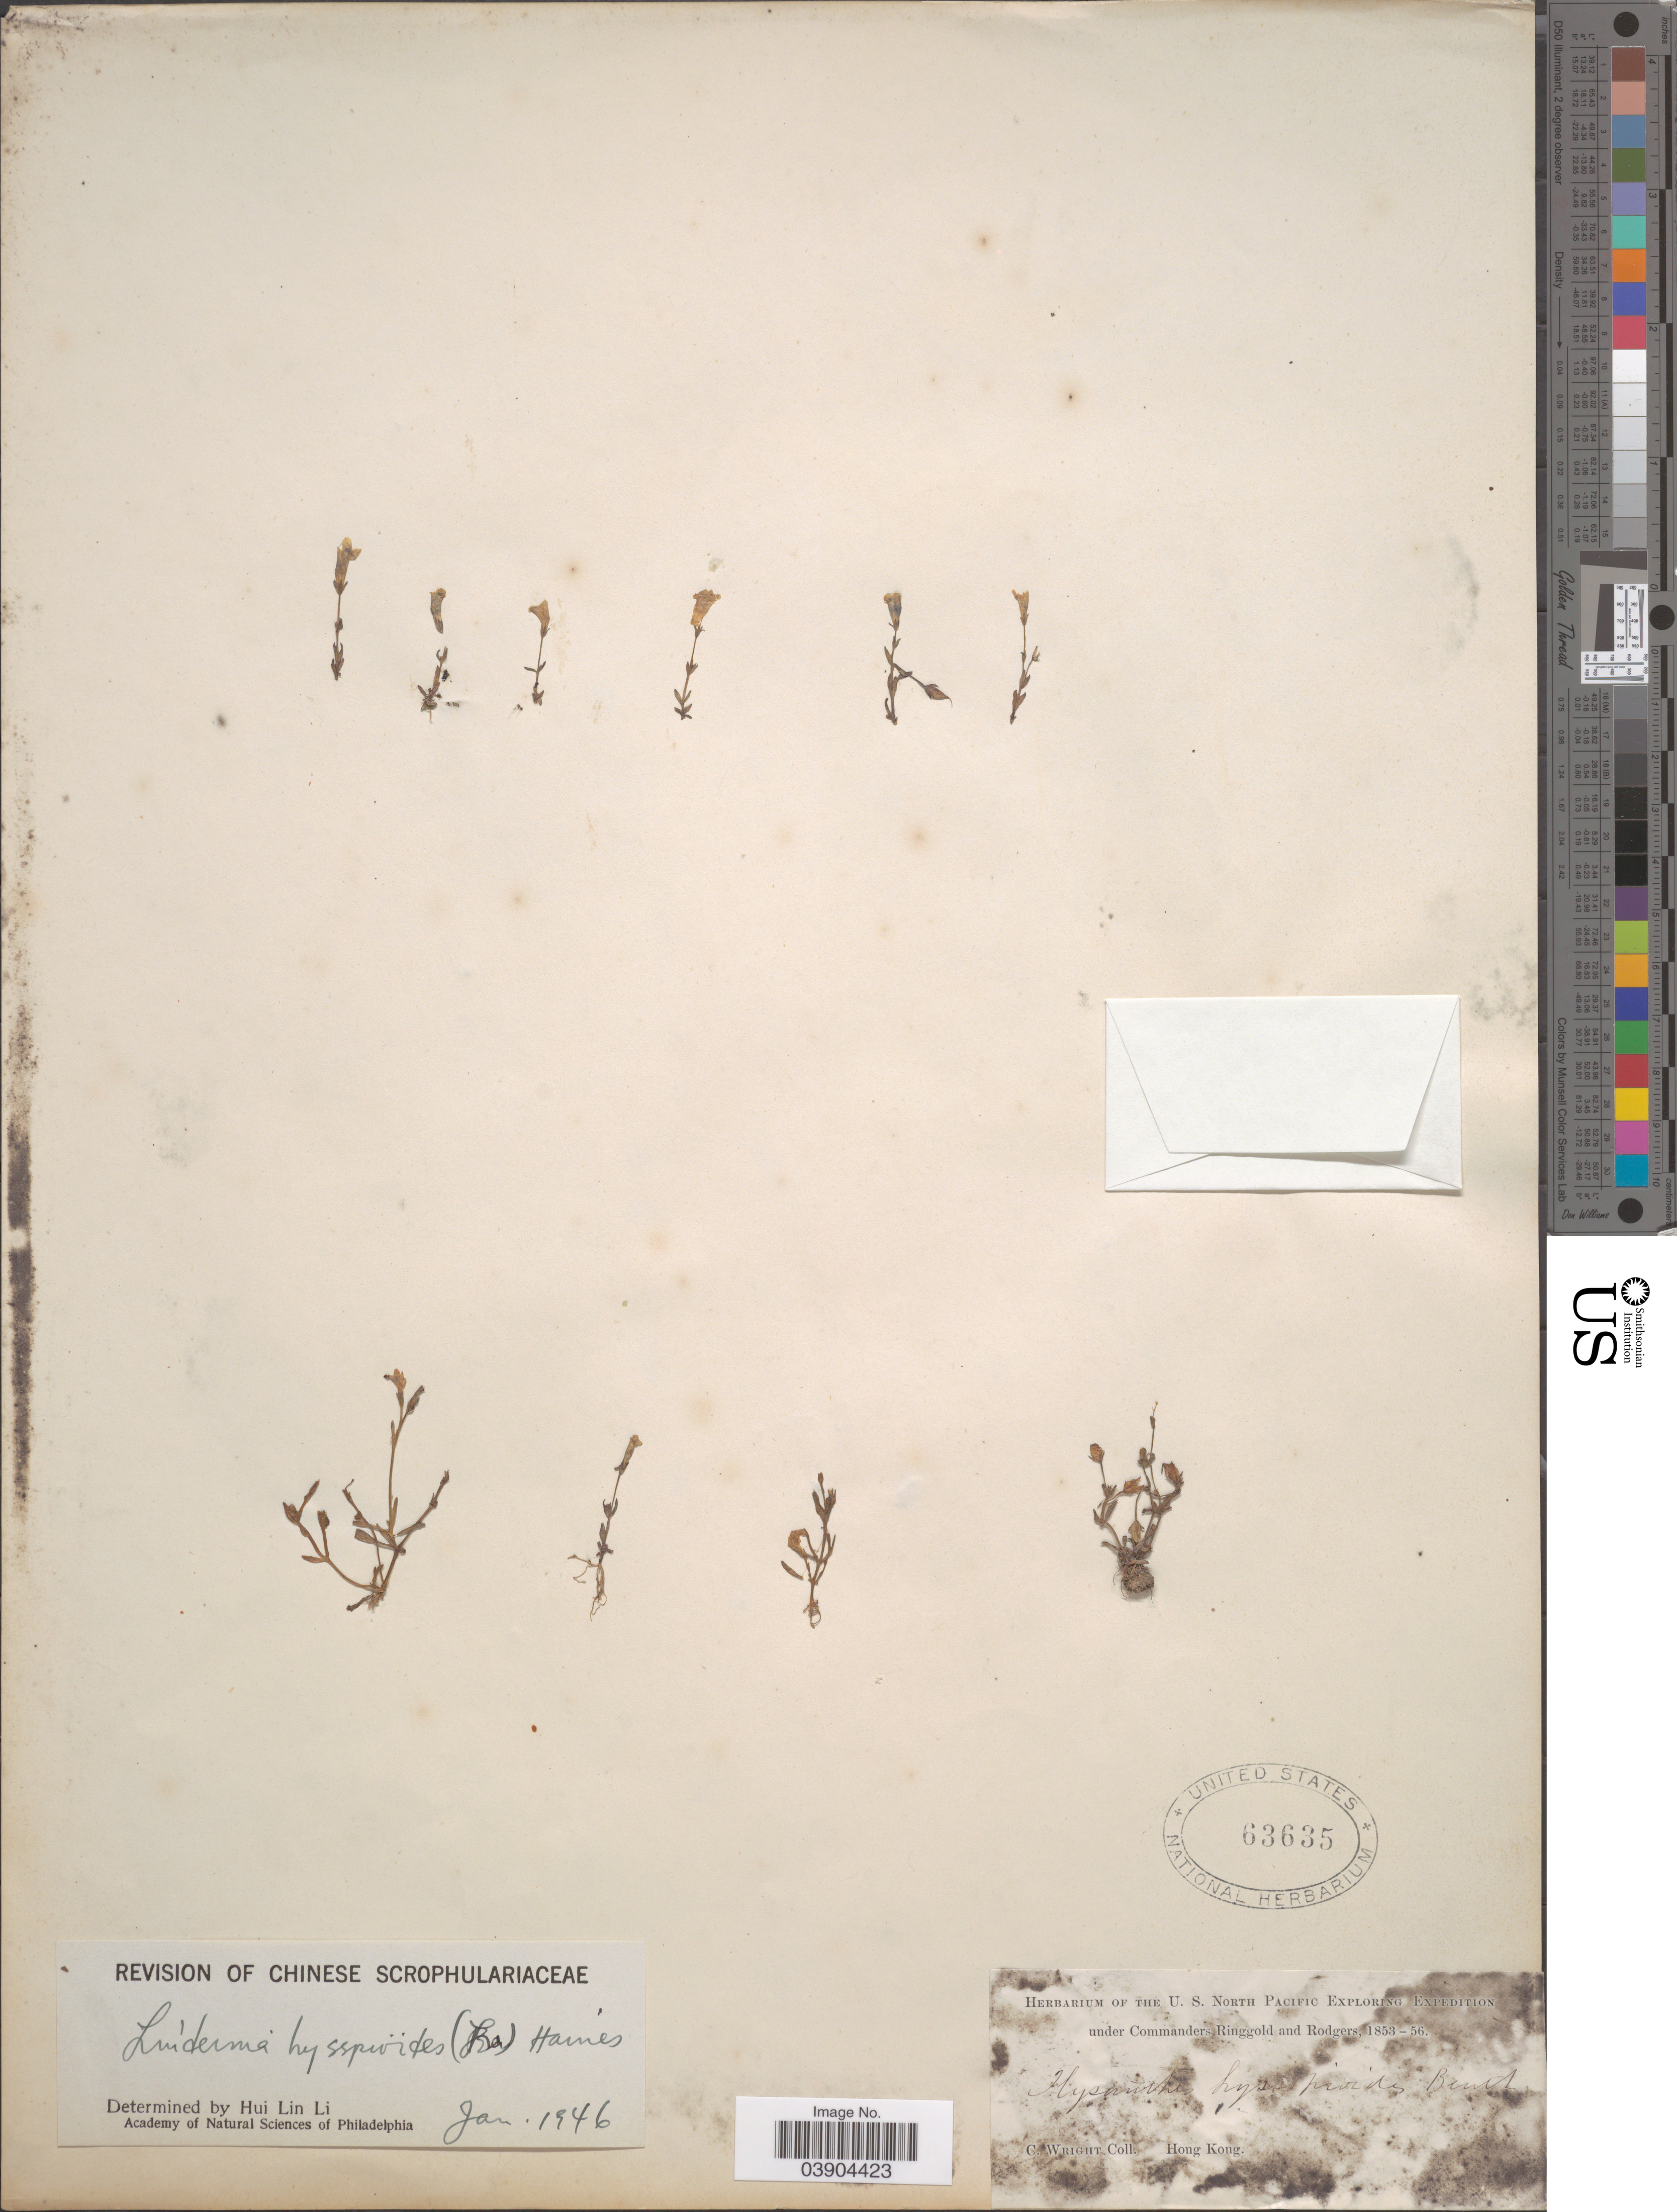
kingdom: Plantae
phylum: Tracheophyta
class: Magnoliopsida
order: Lamiales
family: Linderniaceae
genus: Lindernia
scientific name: Lindernia hyssopioides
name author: (L.) Haines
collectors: C. Wright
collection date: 1853/1856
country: China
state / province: Hong Kong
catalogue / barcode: US 63635